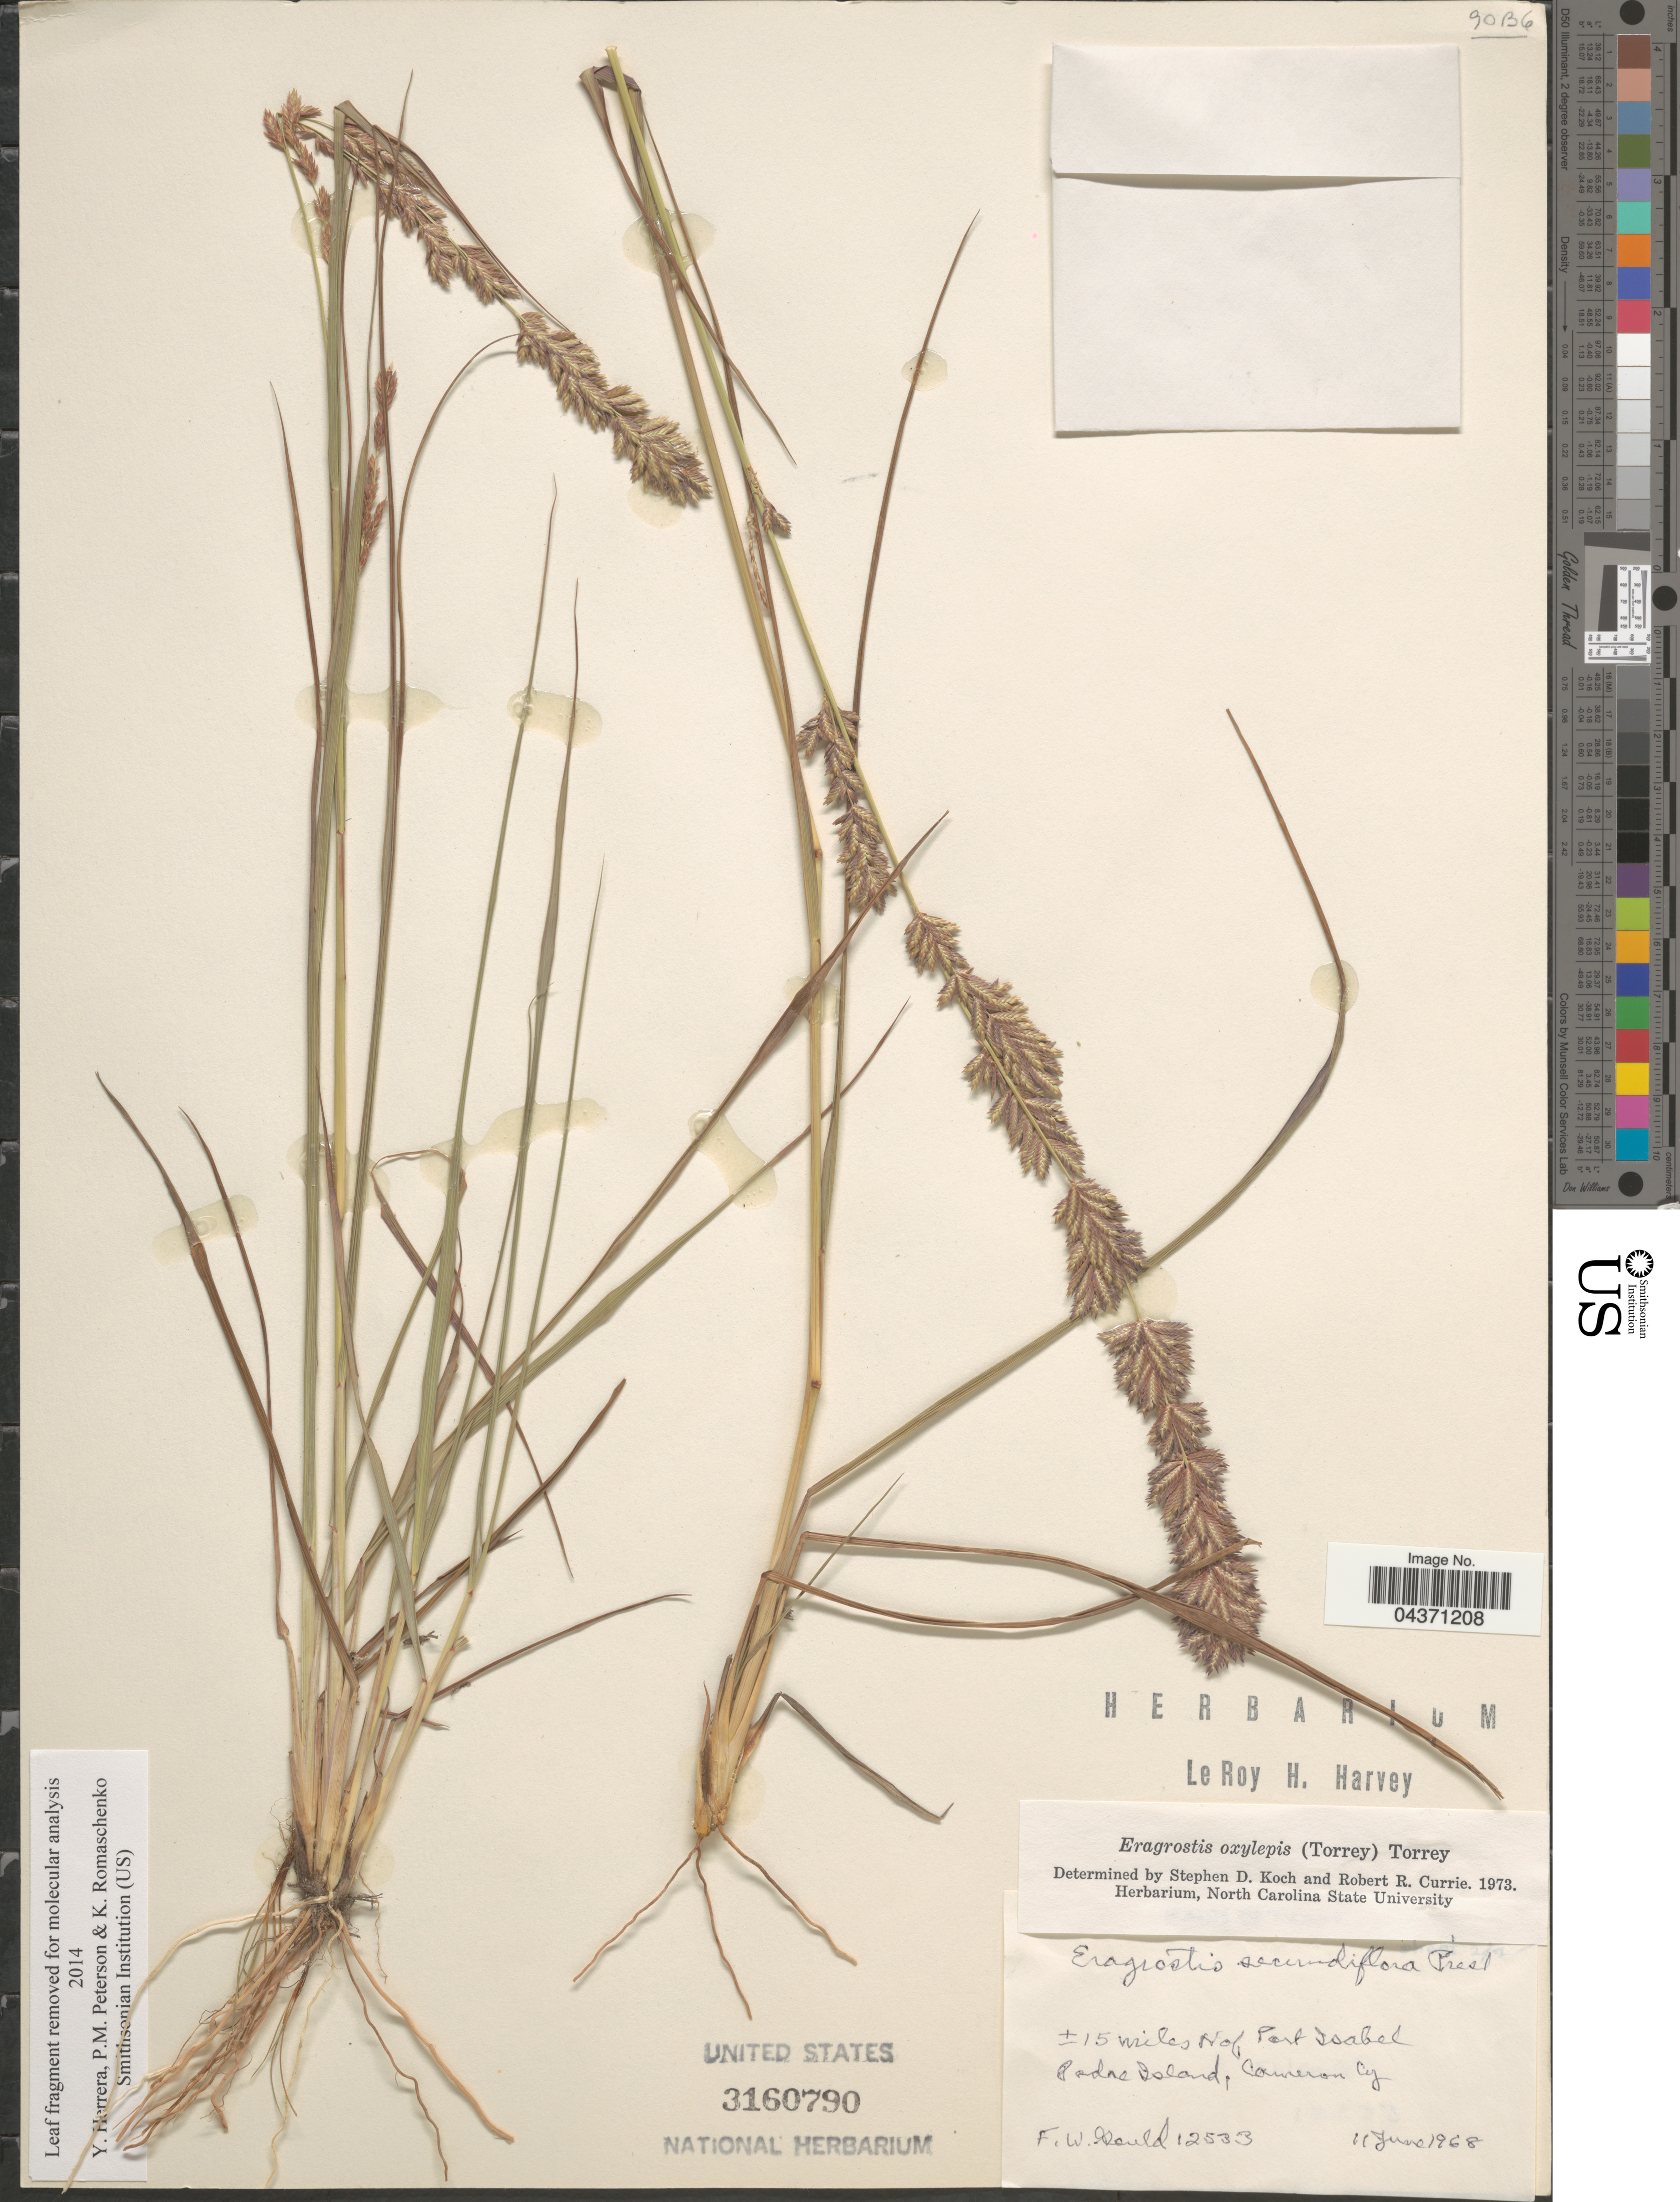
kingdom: Plantae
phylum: Tracheophyta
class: Liliopsida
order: Poales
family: Poaceae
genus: Eragrostis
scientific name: Eragrostis secundiflora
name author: J. Presl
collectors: F. W. Gould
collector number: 12533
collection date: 1968-06-11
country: United States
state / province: North Carolina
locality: ± 15 miles N of Port Isabel. Padre Island, Cameron Cy.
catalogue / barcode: US 3160790